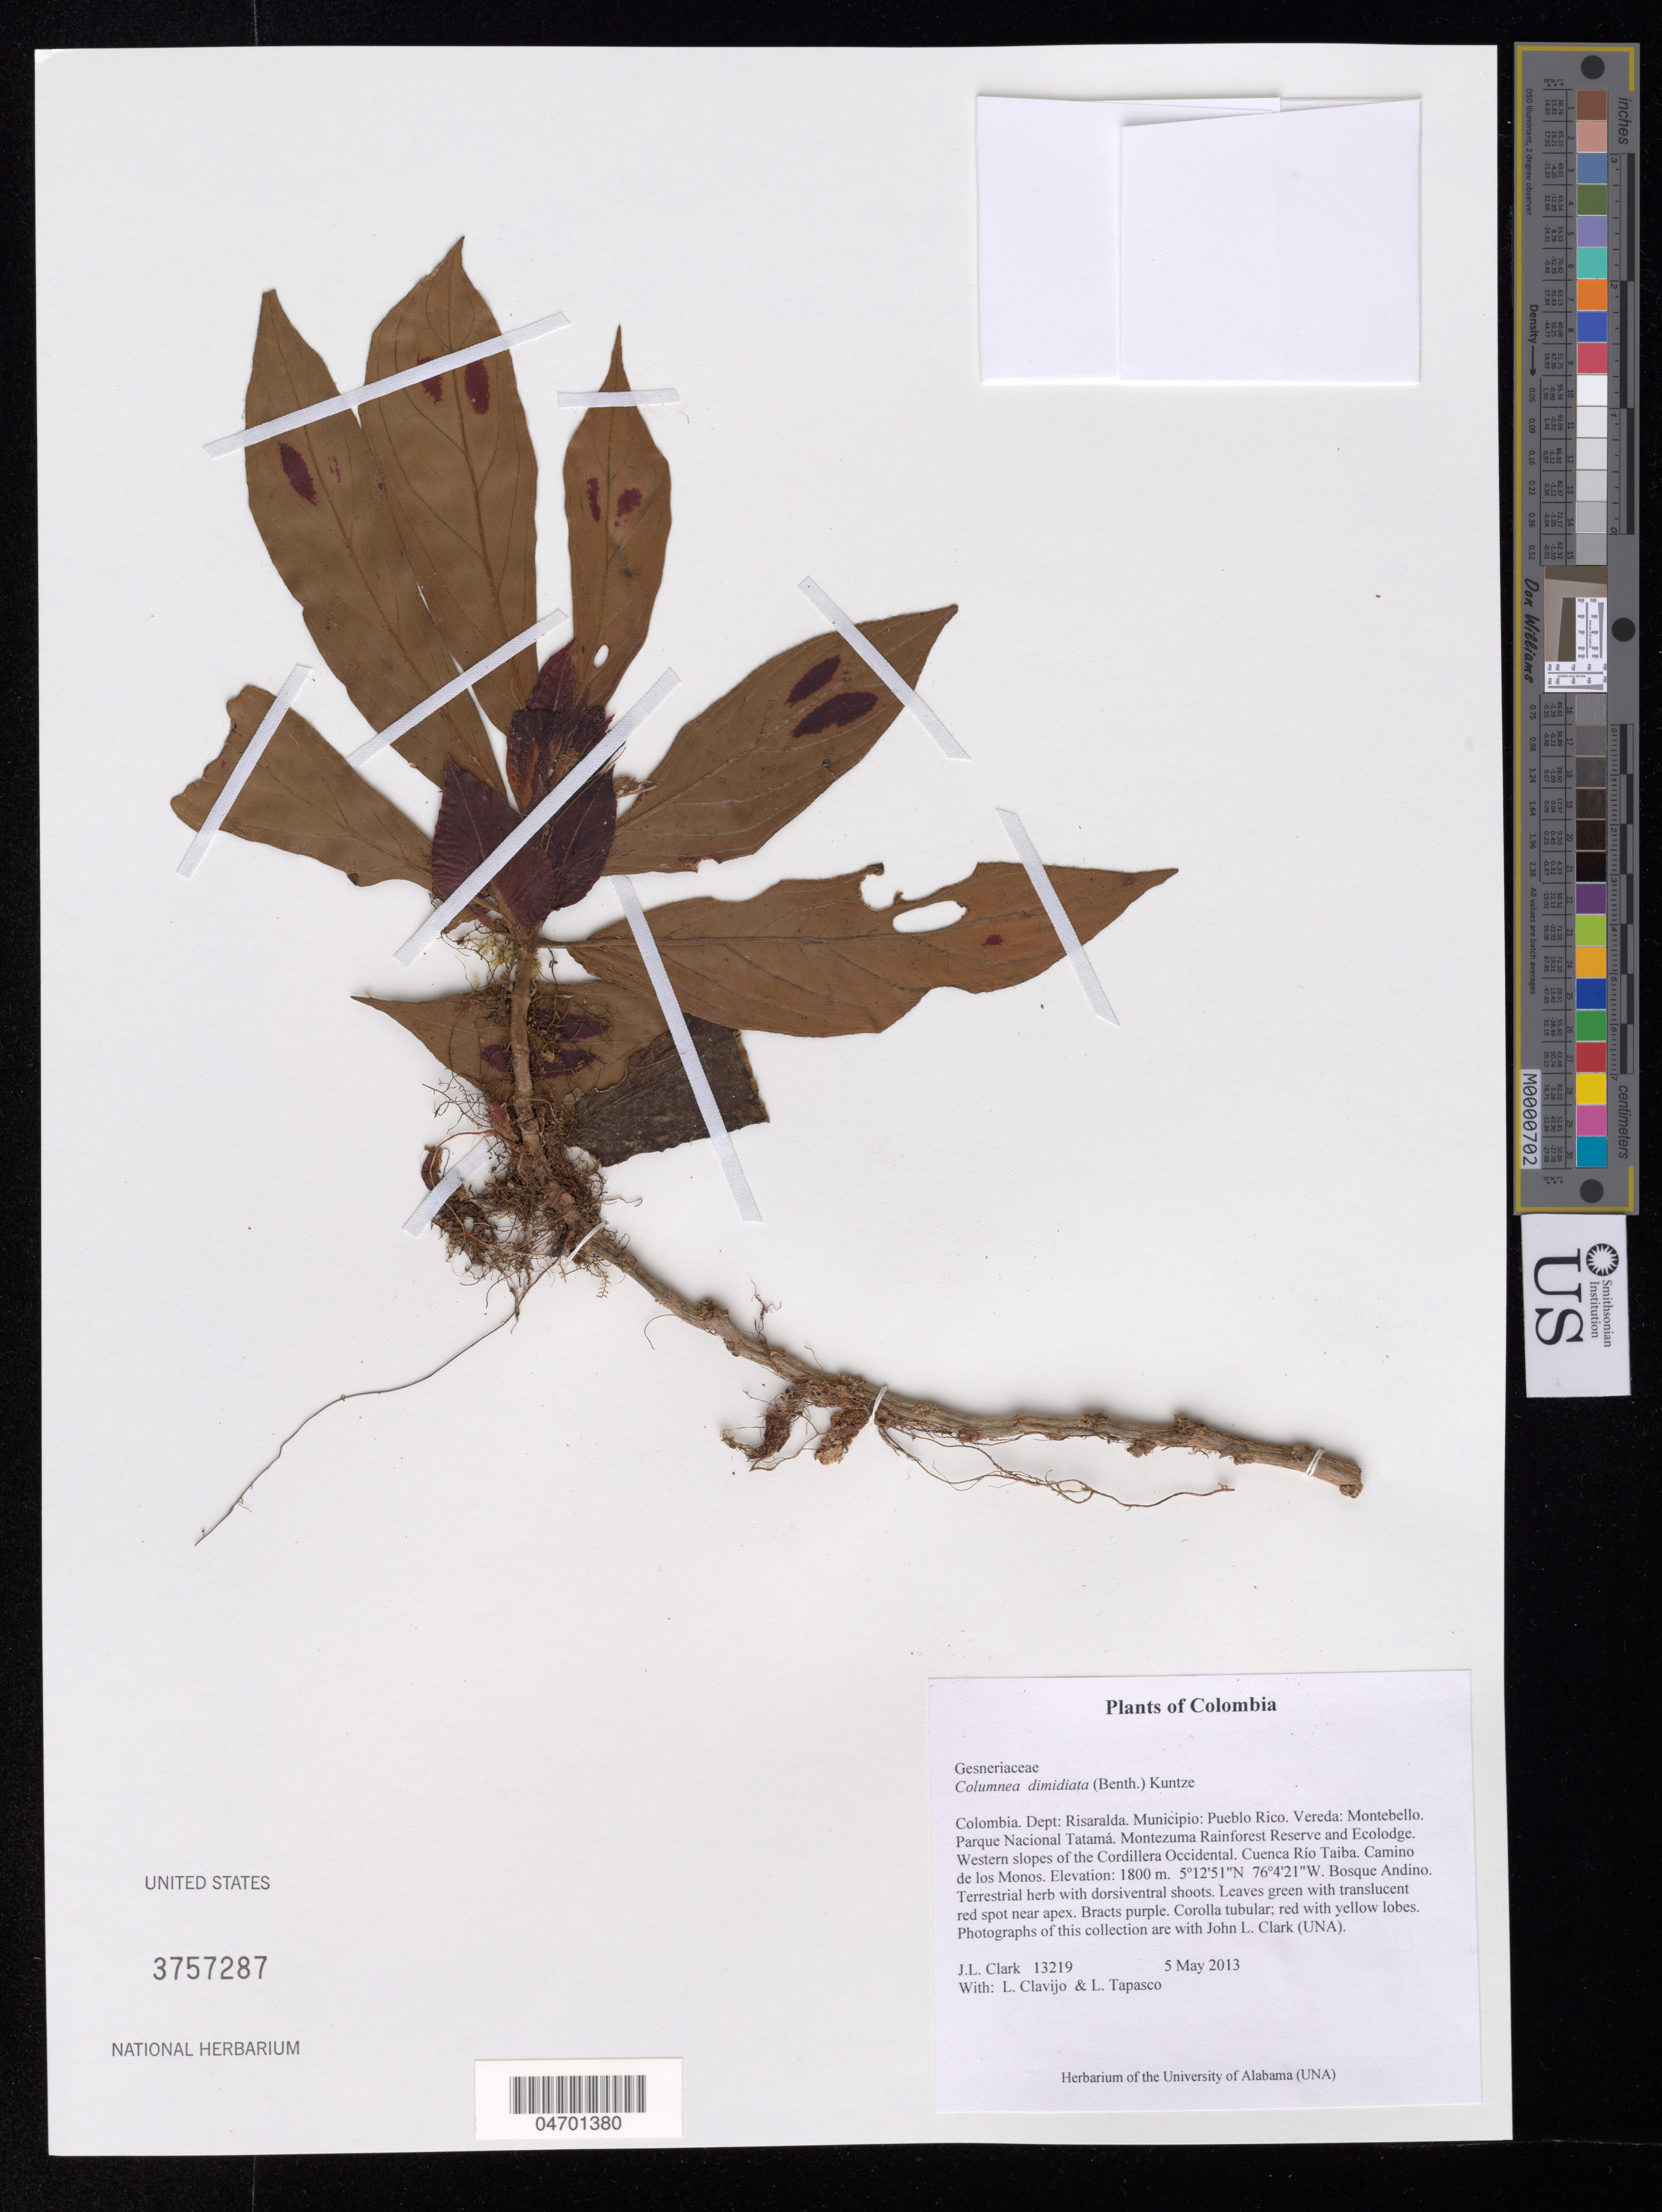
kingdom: Plantae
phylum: Tracheophyta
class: Magnoliopsida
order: Lamiales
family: Gesneriaceae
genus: Columnea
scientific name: Columnea dimidiata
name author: (Benth.) Kuntze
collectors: J. L. Clark, L. Clavijo & D. Olstein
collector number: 13219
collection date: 2013-05-05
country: Colombia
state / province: Risaralda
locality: Dept: Risaralda. Municipio: Pueblo Rico. Vereda: Montebello. Parque Nacional Tatamá. Montezuma Rainforest Reserve and Ecolodge. Western slopes of the Cordillera Occidental. Cuenca Río Taiba. Camino de los Monos.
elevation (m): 1800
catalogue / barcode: US 3757287